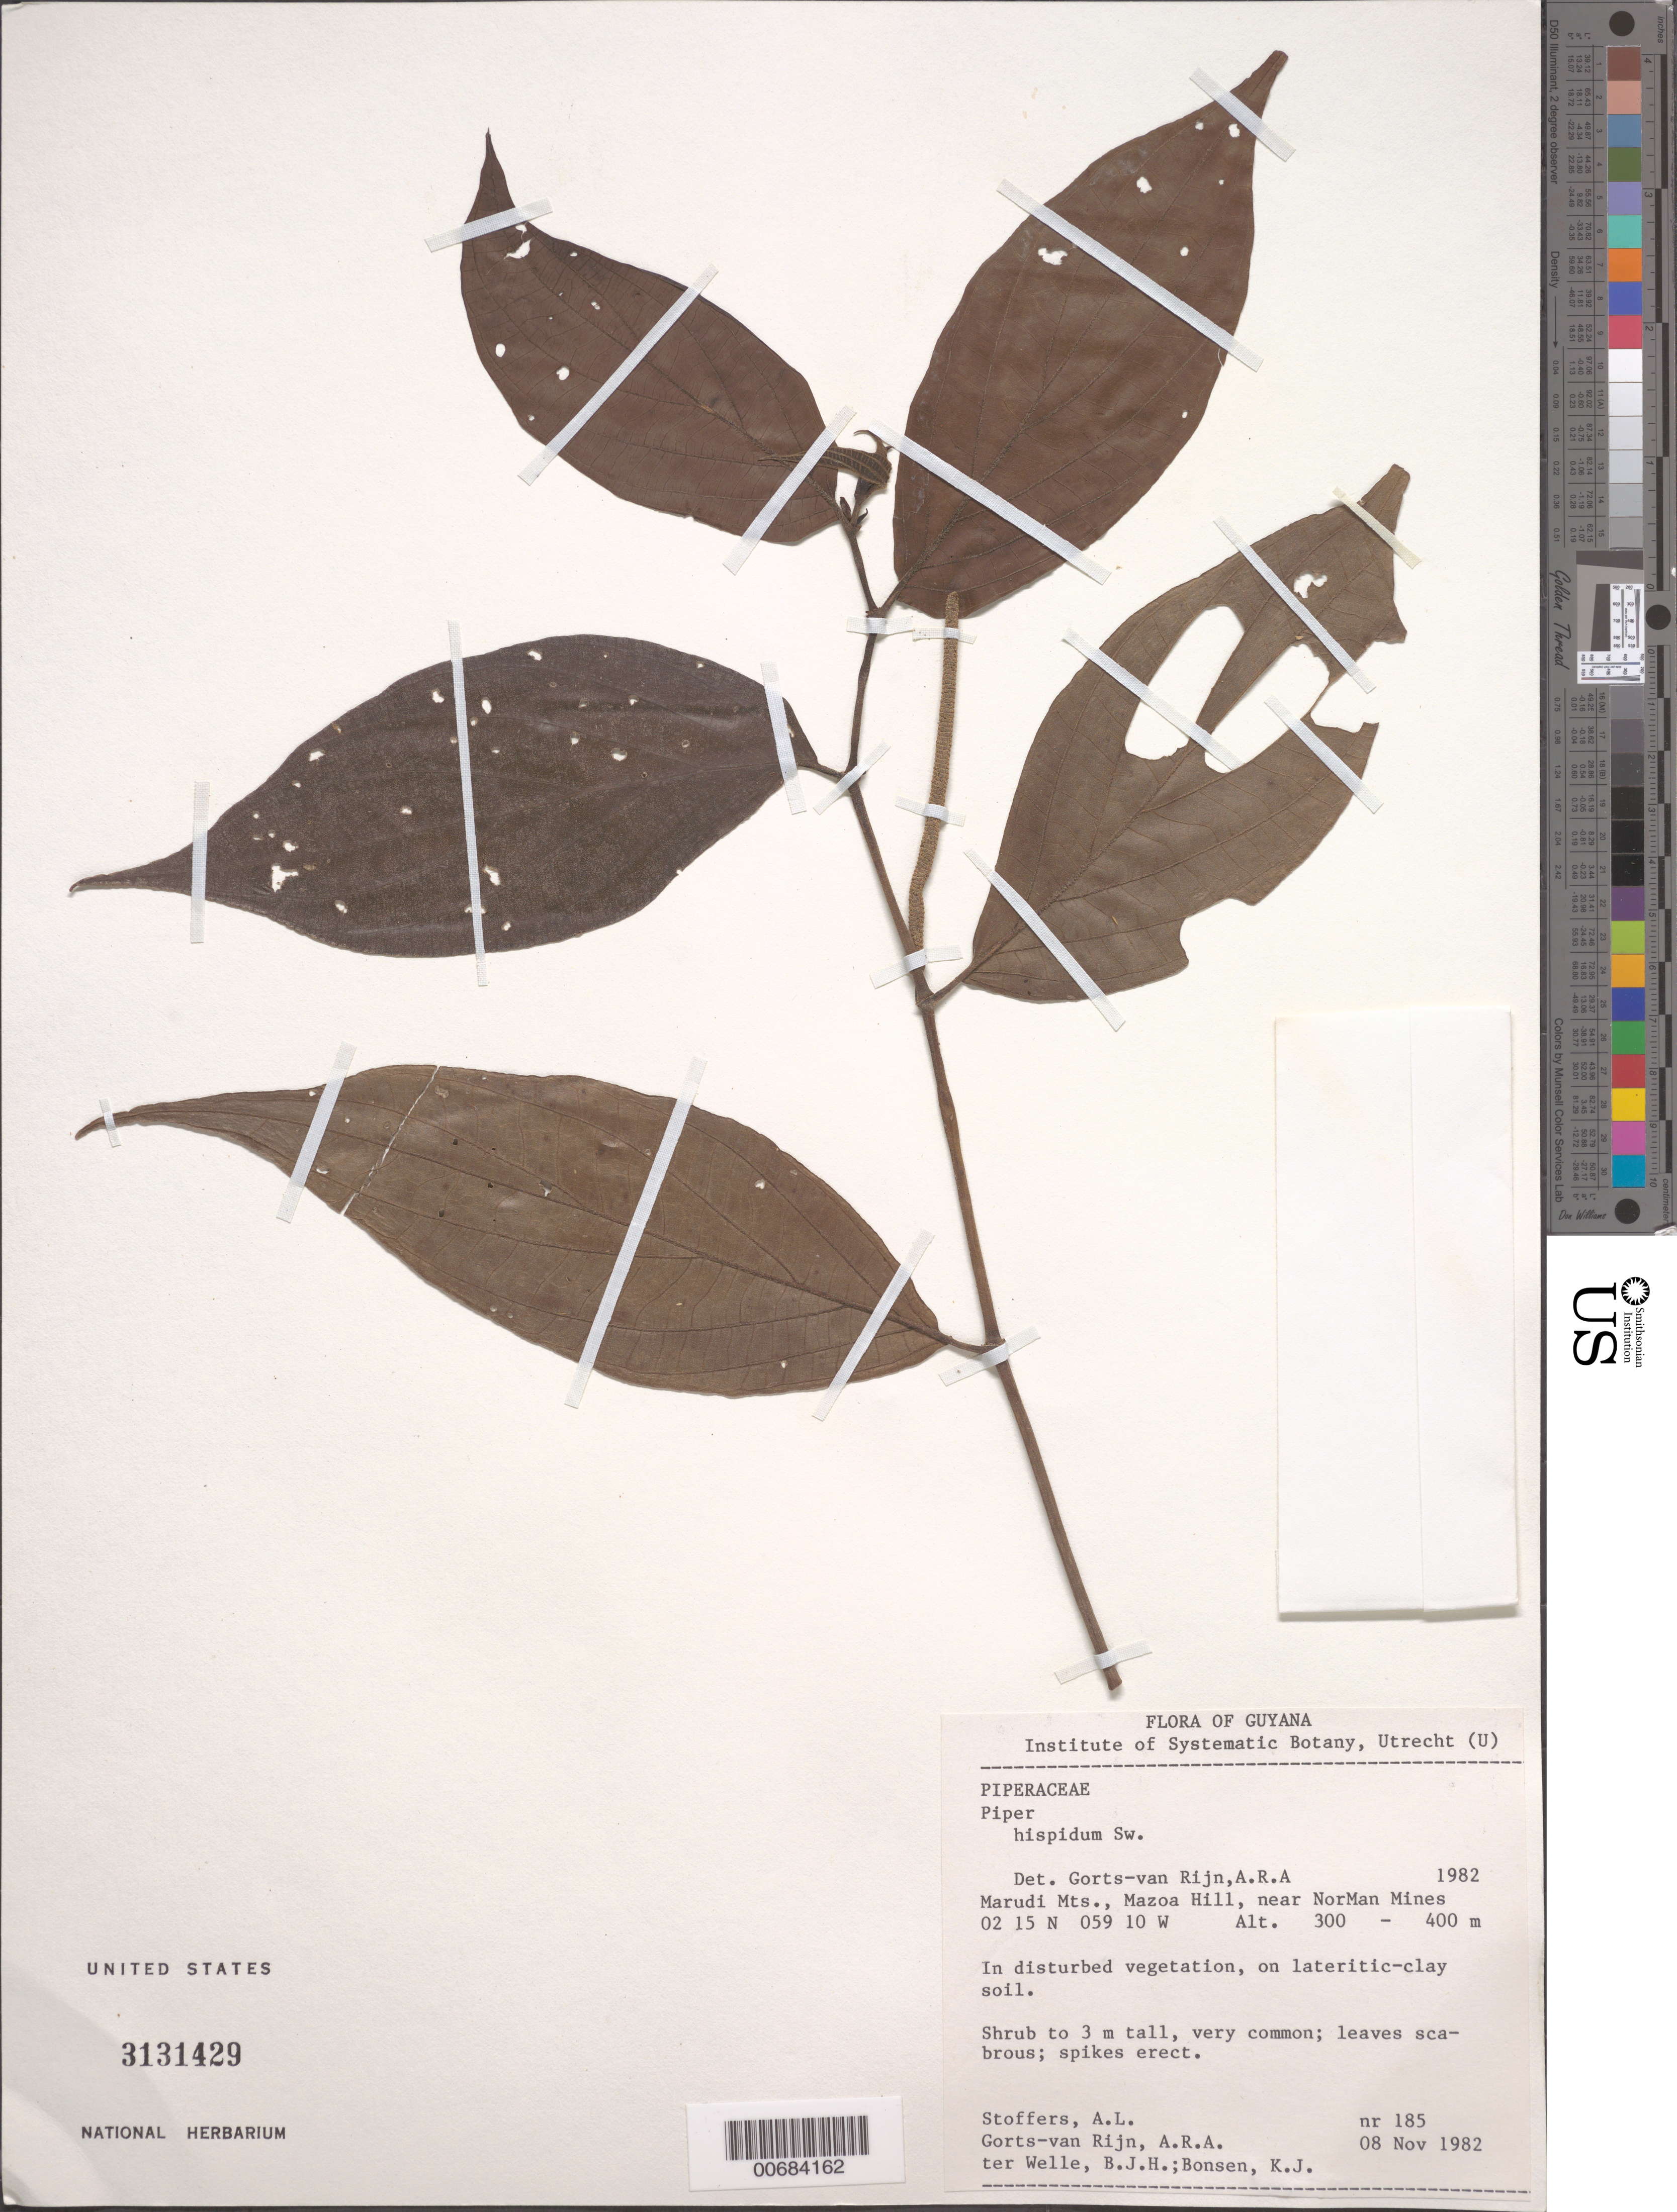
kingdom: Plantae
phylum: Tracheophyta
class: Magnoliopsida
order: Piperales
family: Piperaceae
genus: Piper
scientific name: Piper hispidum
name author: Sw.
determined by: Görts-van Rijn, A. R. A.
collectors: A. Stoffers, A. .R. A. Görts-van Rijn, B. Welle & K. Bonsen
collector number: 185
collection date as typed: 8-Nov-82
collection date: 1982-11-08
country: Guyana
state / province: U. Takutu-U. Essequibo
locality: Marudi Mts., Mazoa Hill, near NorMan Mines camp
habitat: Disturbed vegetation on lateritic clay soil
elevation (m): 300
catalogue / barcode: US 3131429